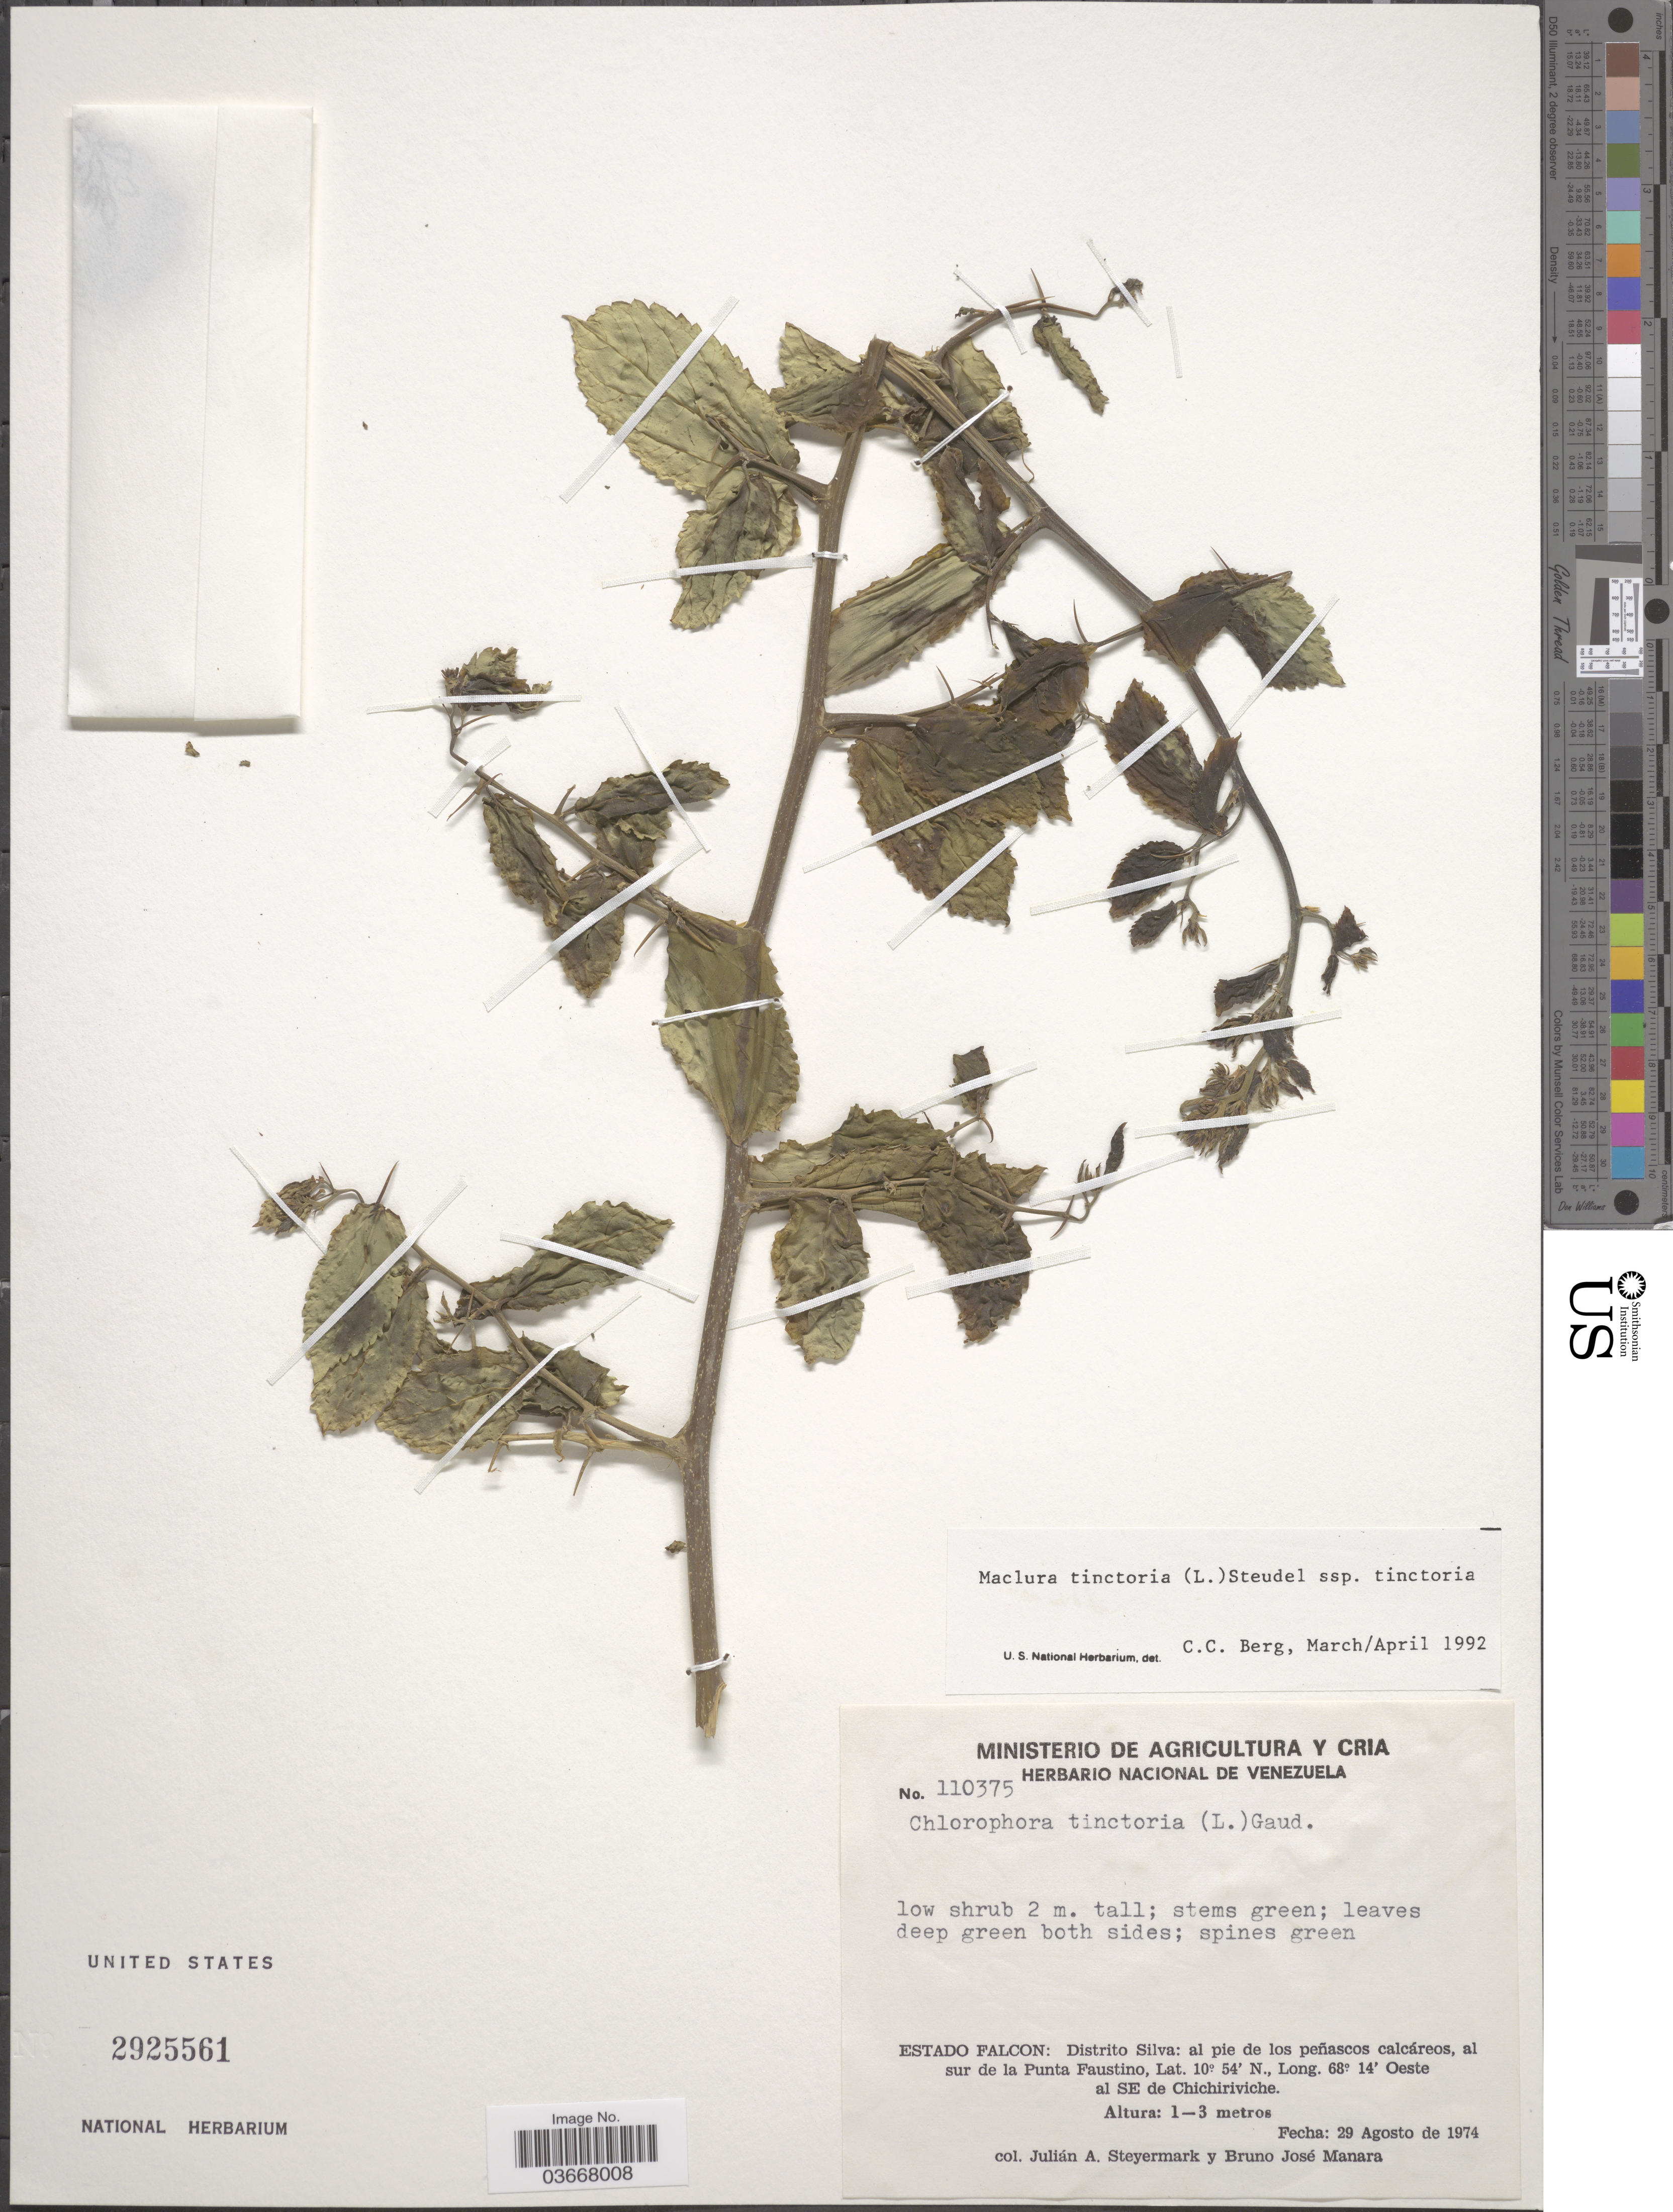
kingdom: Plantae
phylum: Tracheophyta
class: Magnoliopsida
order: Rosales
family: Moraceae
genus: Maclura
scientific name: Maclura tinctoria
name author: (L.) D. Don ex Steud.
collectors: J. Steyermark & B. Manara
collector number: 110375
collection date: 1974-08-29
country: Venezuela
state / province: Falcon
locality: Distrito Silva: al pie de los peñascos calcáreos, al sur de la Punta Faustino, al SE de Chichiriviche.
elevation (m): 1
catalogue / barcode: US 2925561